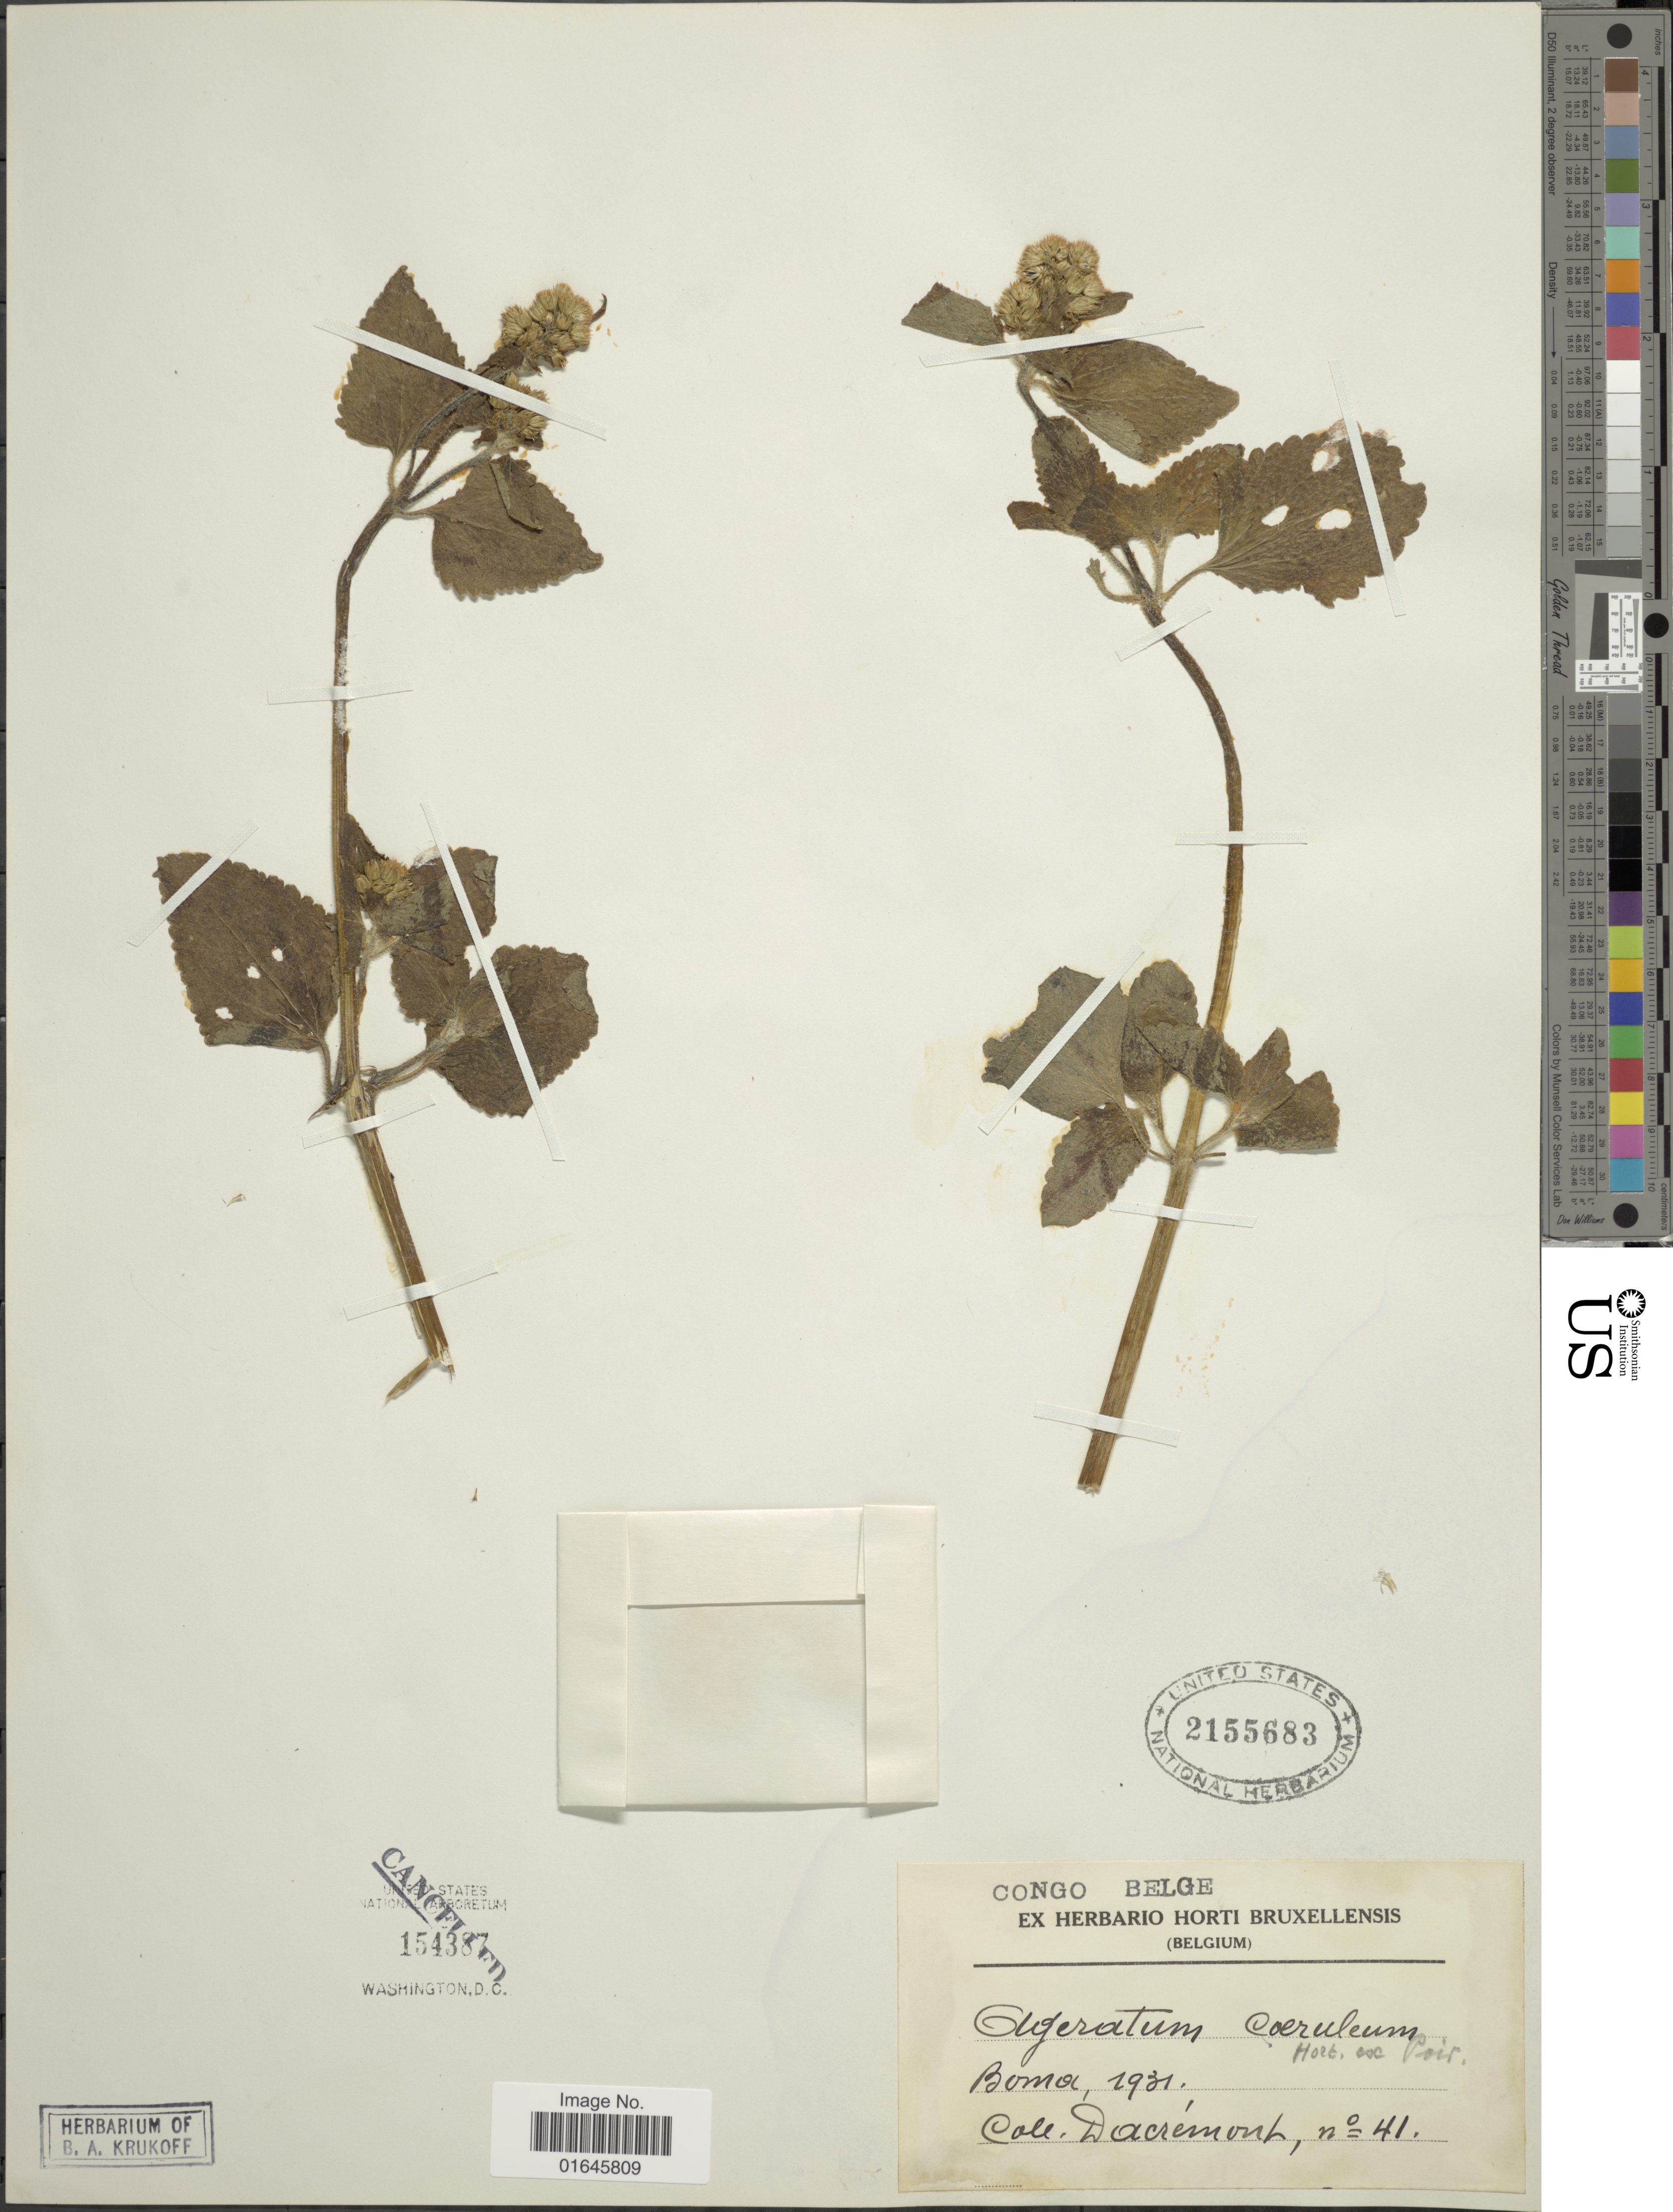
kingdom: Plantae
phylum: Tracheophyta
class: Magnoliopsida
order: Asterales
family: Asteraceae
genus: Ageratum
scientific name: Ageratum coeruleum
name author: Sieber ex Baker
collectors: -. Dacremont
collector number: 41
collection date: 1931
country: Congo, Democratic Republic of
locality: Congo Belge, Bomoi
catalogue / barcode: US 2155683